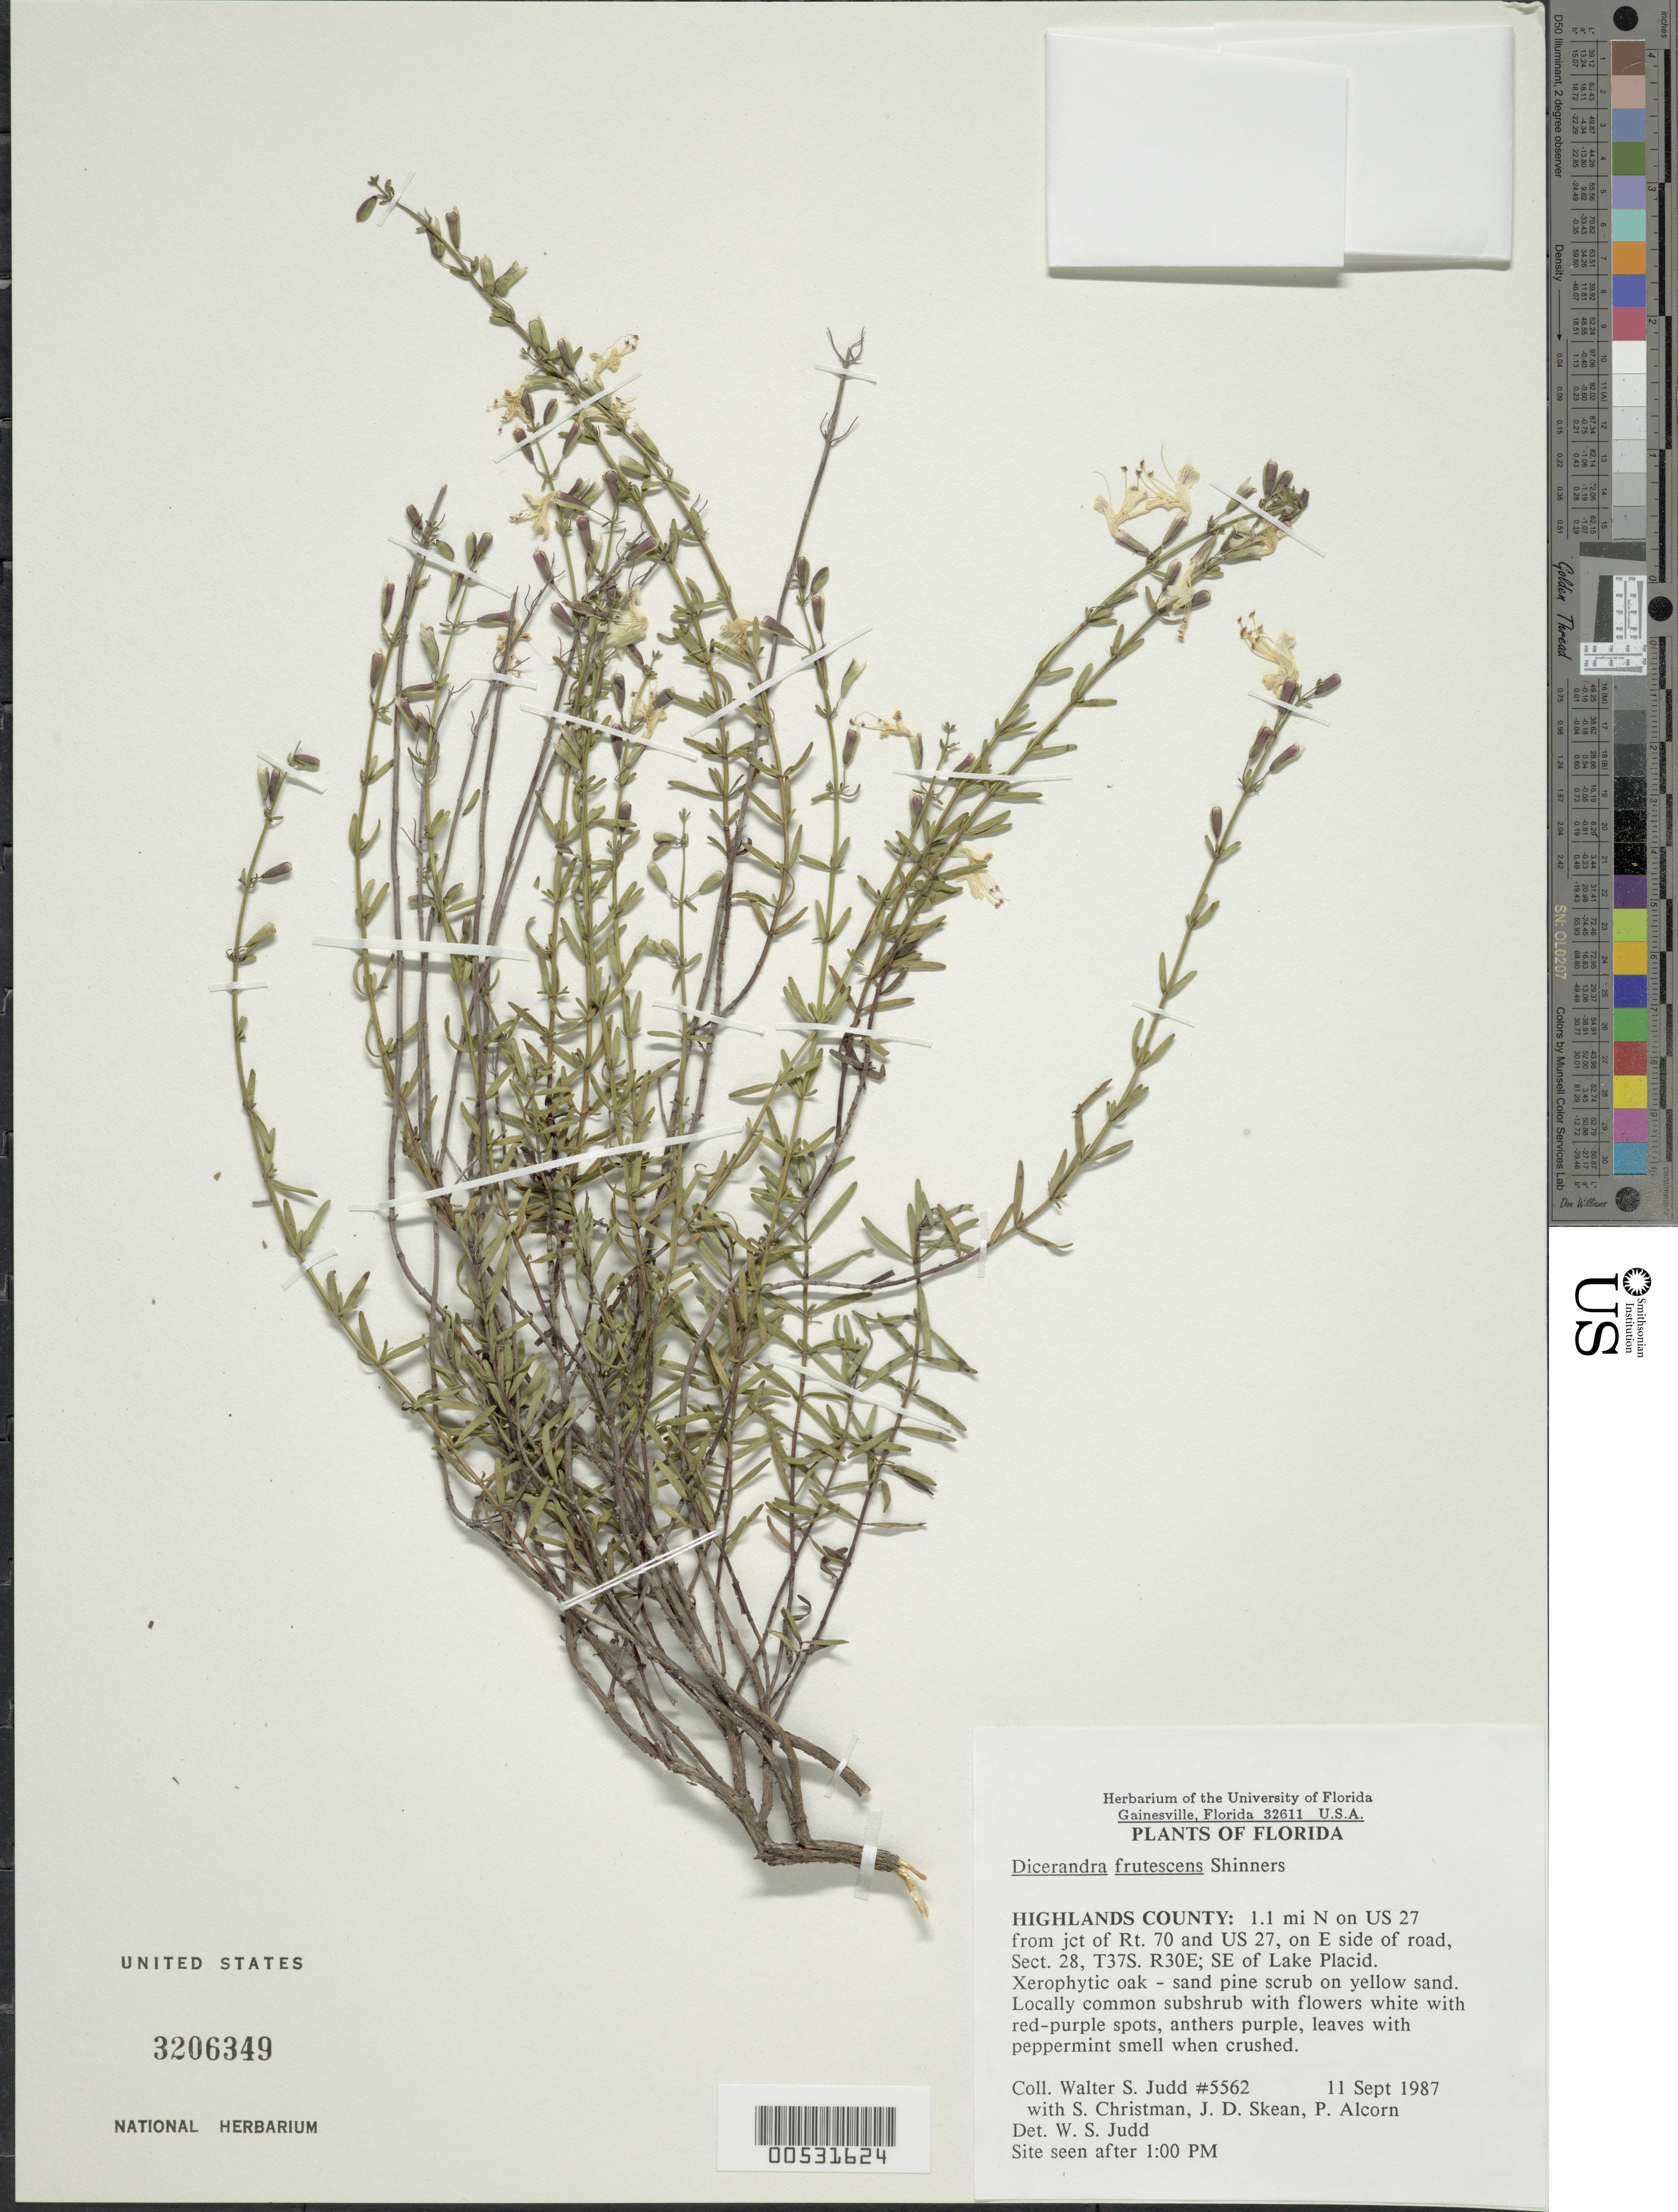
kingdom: Plantae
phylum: Tracheophyta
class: Magnoliopsida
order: Lamiales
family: Lamiaceae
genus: Dicerandra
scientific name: Dicerandra frutescens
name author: Shinners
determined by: Judd, Walter S.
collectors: W. S. Judd, S. Christman, J. Skean & P. Alcorn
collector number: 5562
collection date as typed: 11 Sep 1987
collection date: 1987-09-11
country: United States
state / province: Florida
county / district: Highlands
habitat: Xerophytic oak - sand pine scrub on yellow sand.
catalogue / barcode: US 3206349